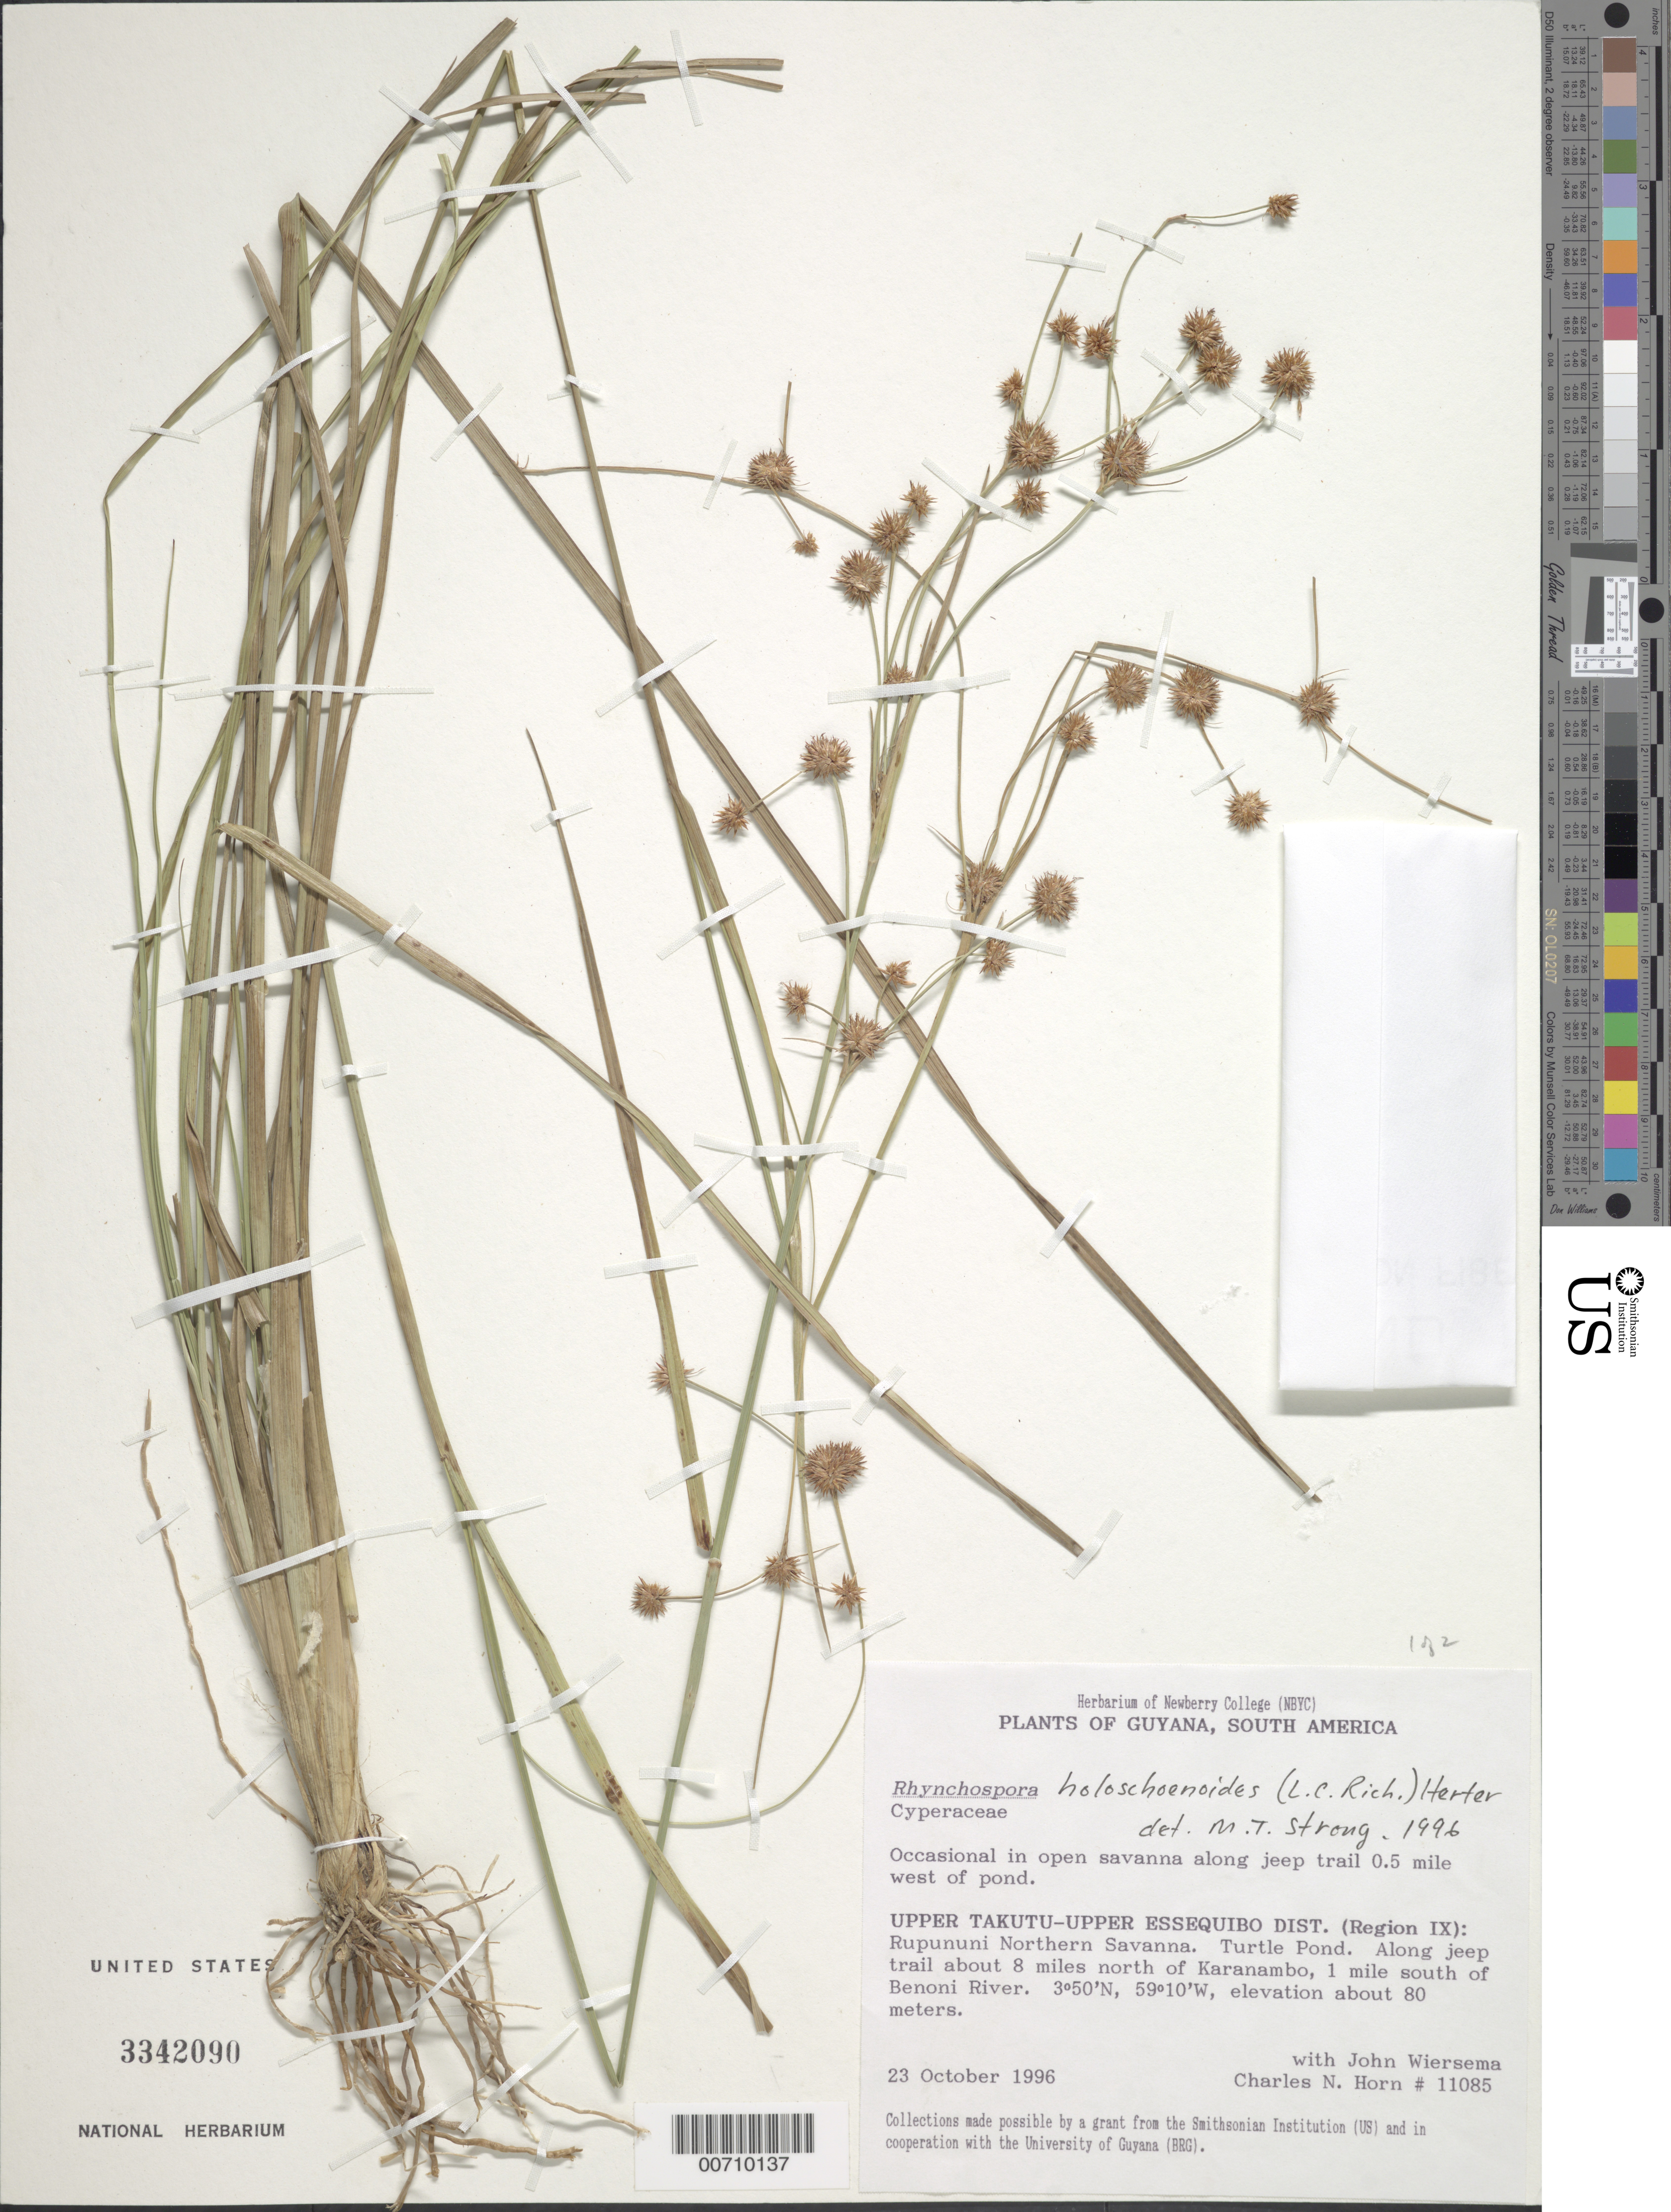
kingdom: Plantae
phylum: Tracheophyta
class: Liliopsida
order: Poales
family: Cyperaceae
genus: Rhynchospora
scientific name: Rhynchospora holoschoenoides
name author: (Rich.) Herter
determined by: Strong, M. T., (US), Smithsonian Institution - National Museum of Natural History (UNITED STATES)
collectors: C. N. Horn & J. H. Wiersema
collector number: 11085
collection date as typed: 23-Oct-96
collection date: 1996-10-23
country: Guyana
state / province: U. Takutu-U. Essequibo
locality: Rupununi Northern Savanna, 0.5 mile west of Turtle Pond, 8 mi. N of Karanambo, 1 mi. S of Benoni R.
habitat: Open savanna along jeep trail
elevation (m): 80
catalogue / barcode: US 3342090